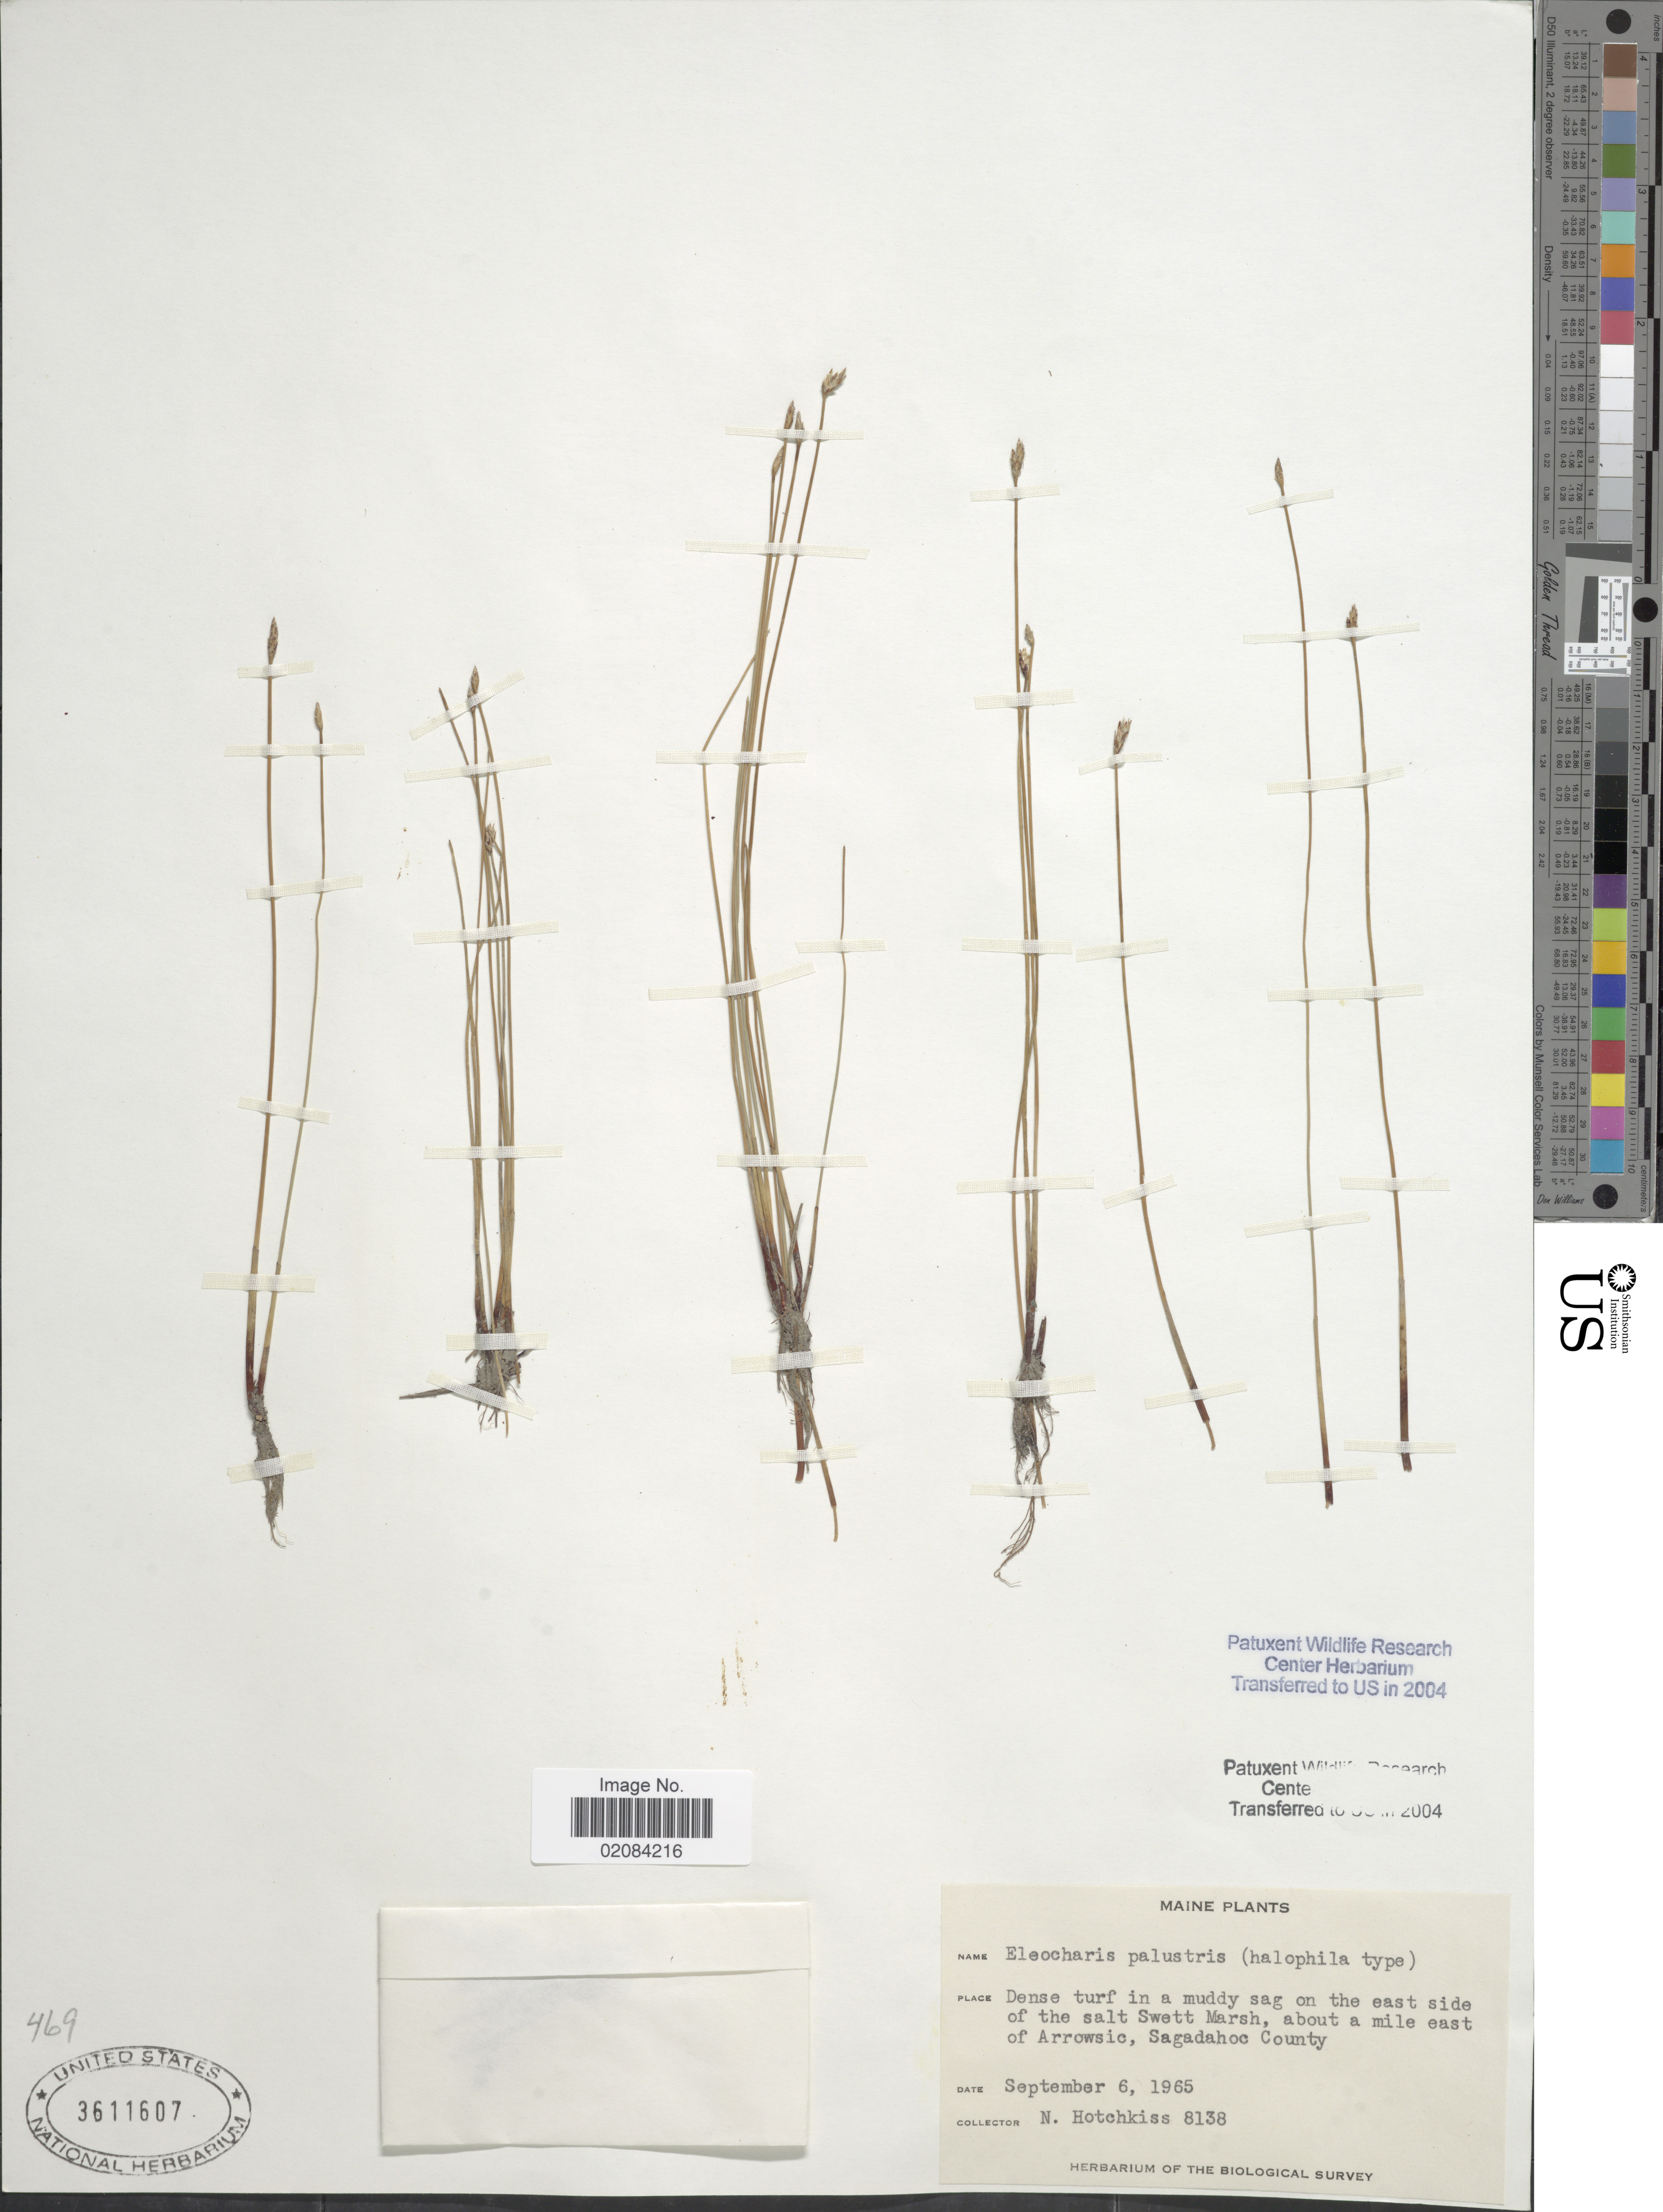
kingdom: Plantae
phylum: Tracheophyta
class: Liliopsida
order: Poales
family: Cyperaceae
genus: Eleocharis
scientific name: Eleocharis palustris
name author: (L.) Roem. & Schult.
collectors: N. Hotchkiss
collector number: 8138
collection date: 1965-09-06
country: United States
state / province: Maine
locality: Maine, Dense turf in muddy sag on the east side of the salt Swett Marsh, about a mile east of Arrowsic , Sagadahoc County.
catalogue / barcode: US 3611607